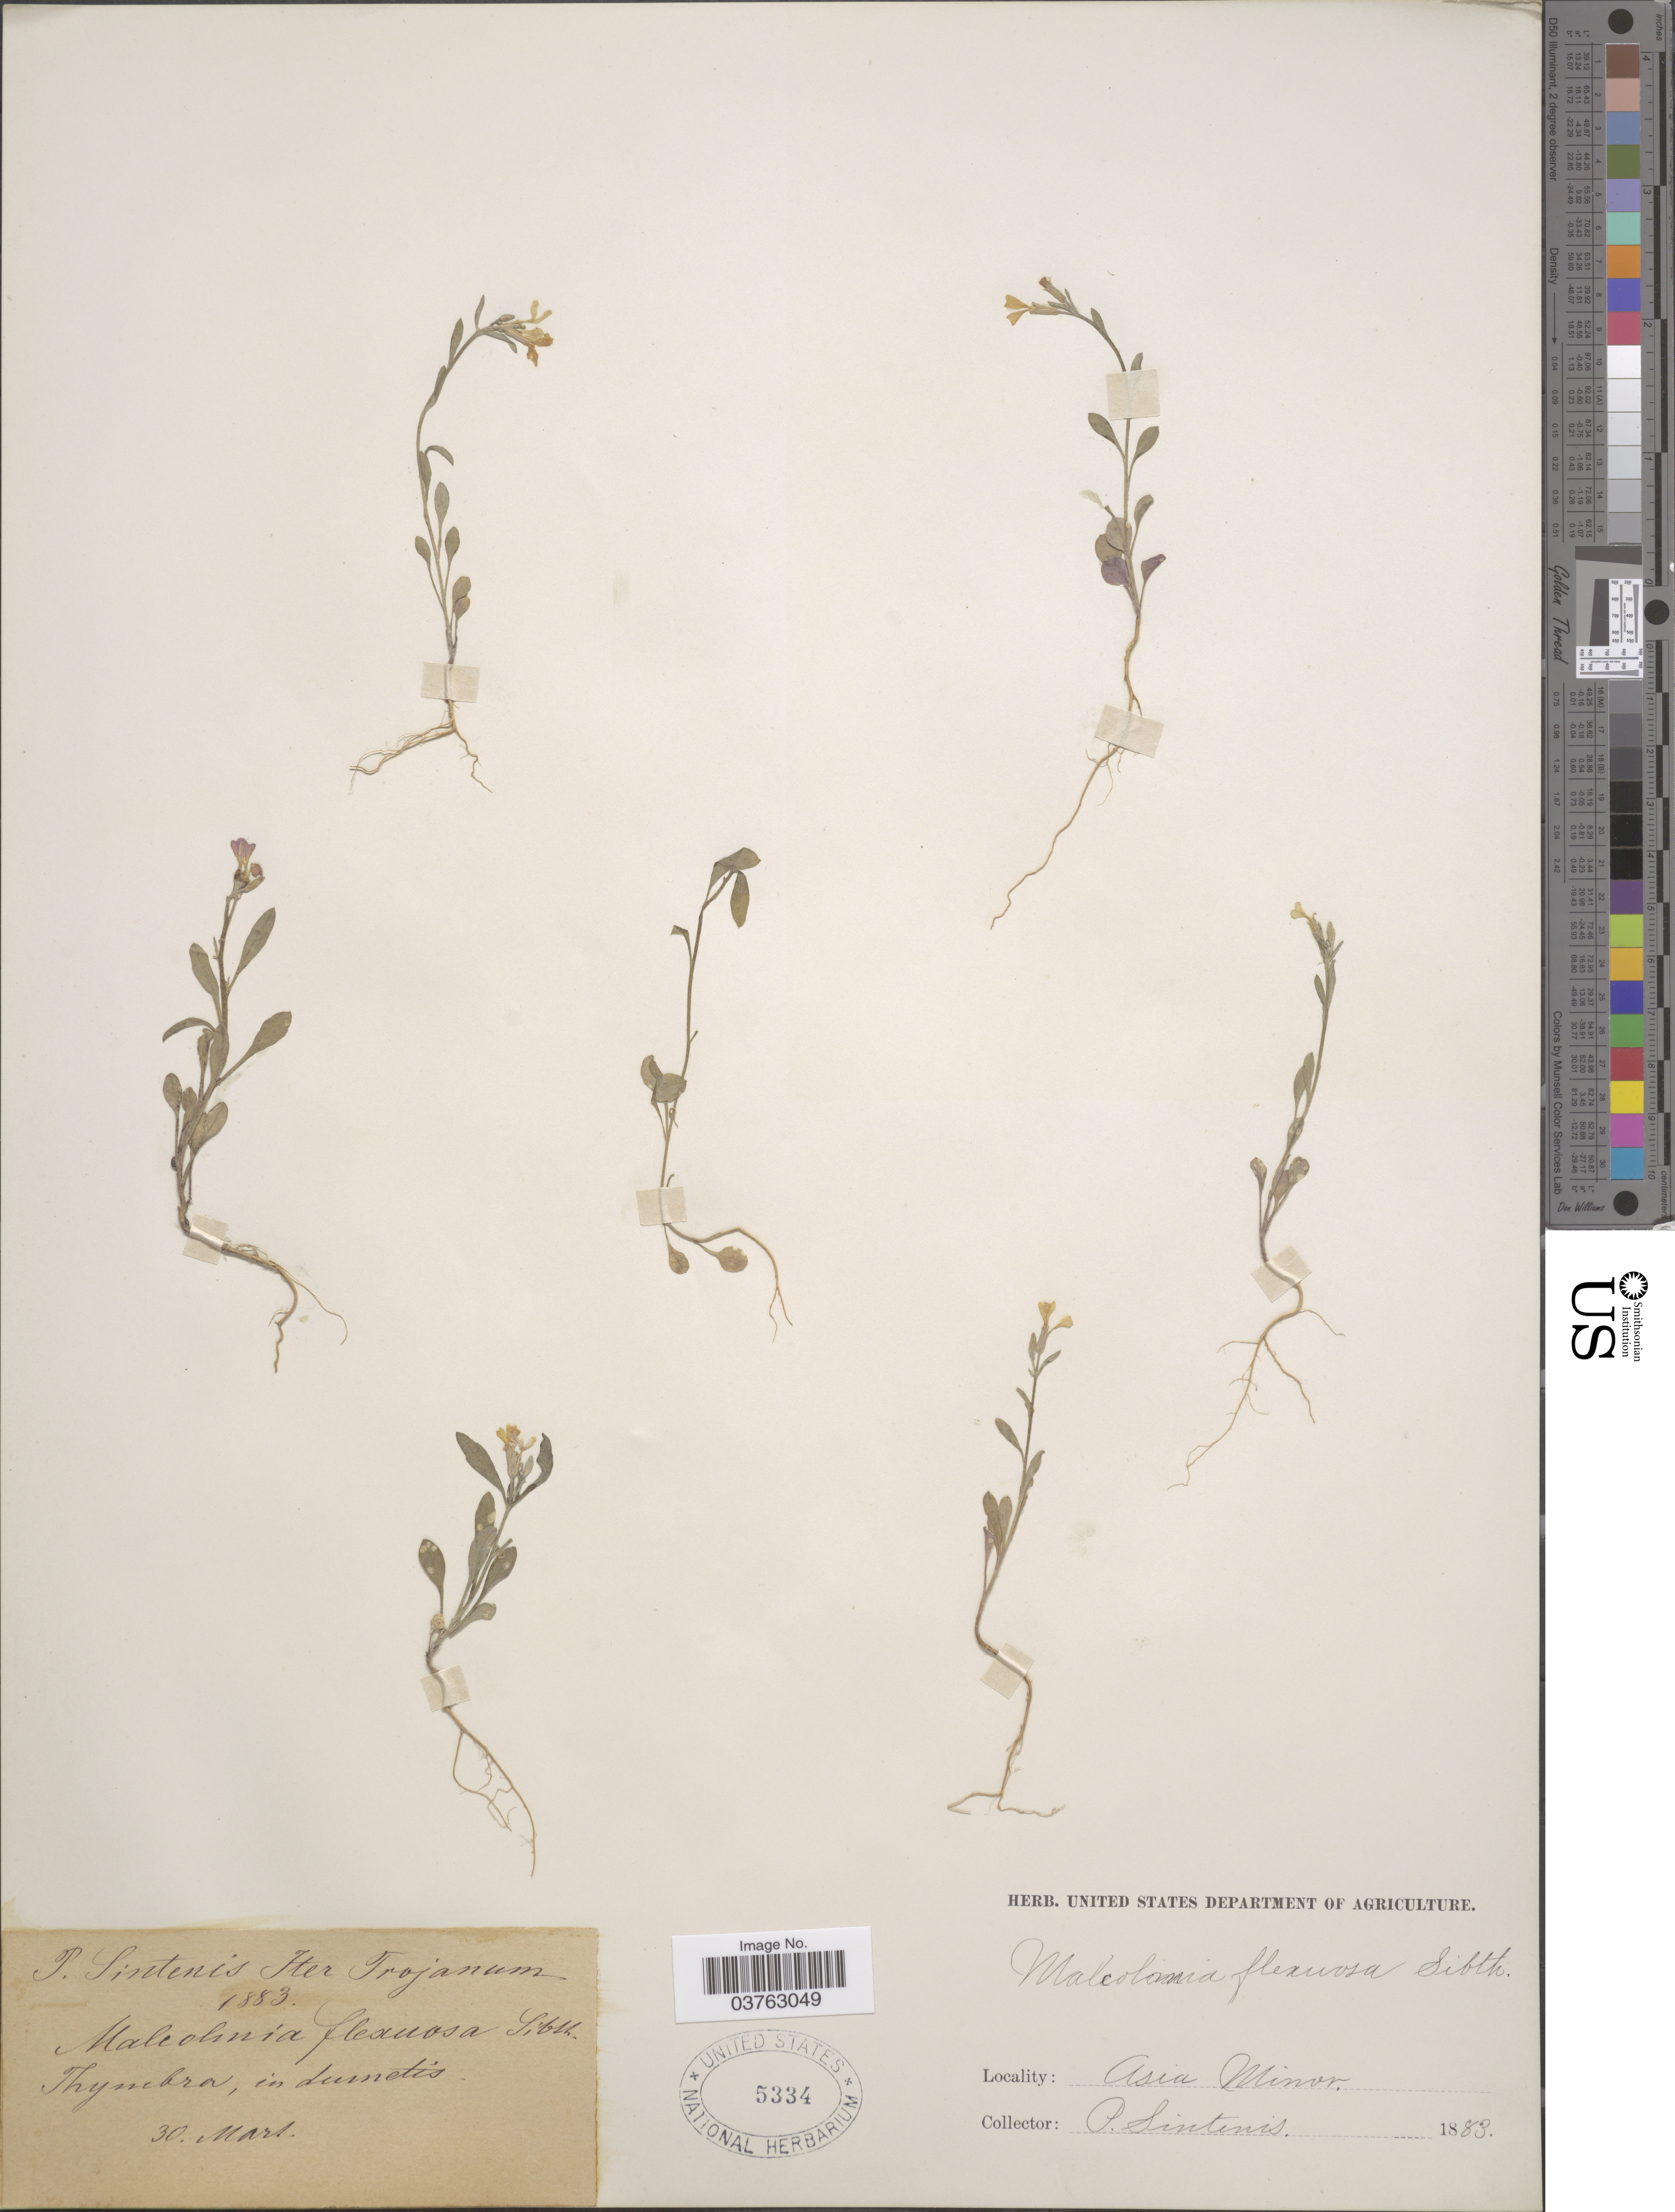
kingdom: Plantae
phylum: Tracheophyta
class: Magnoliopsida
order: Brassicales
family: Brassicaceae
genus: Malcolmia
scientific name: Malcolmia flexuosa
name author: Sibth. & Sm.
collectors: P. Sintenis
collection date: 1883-03-30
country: Turkey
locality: Iter Trojanum. Thymbra, in dumetis. Asia Minor.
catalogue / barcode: US 5334